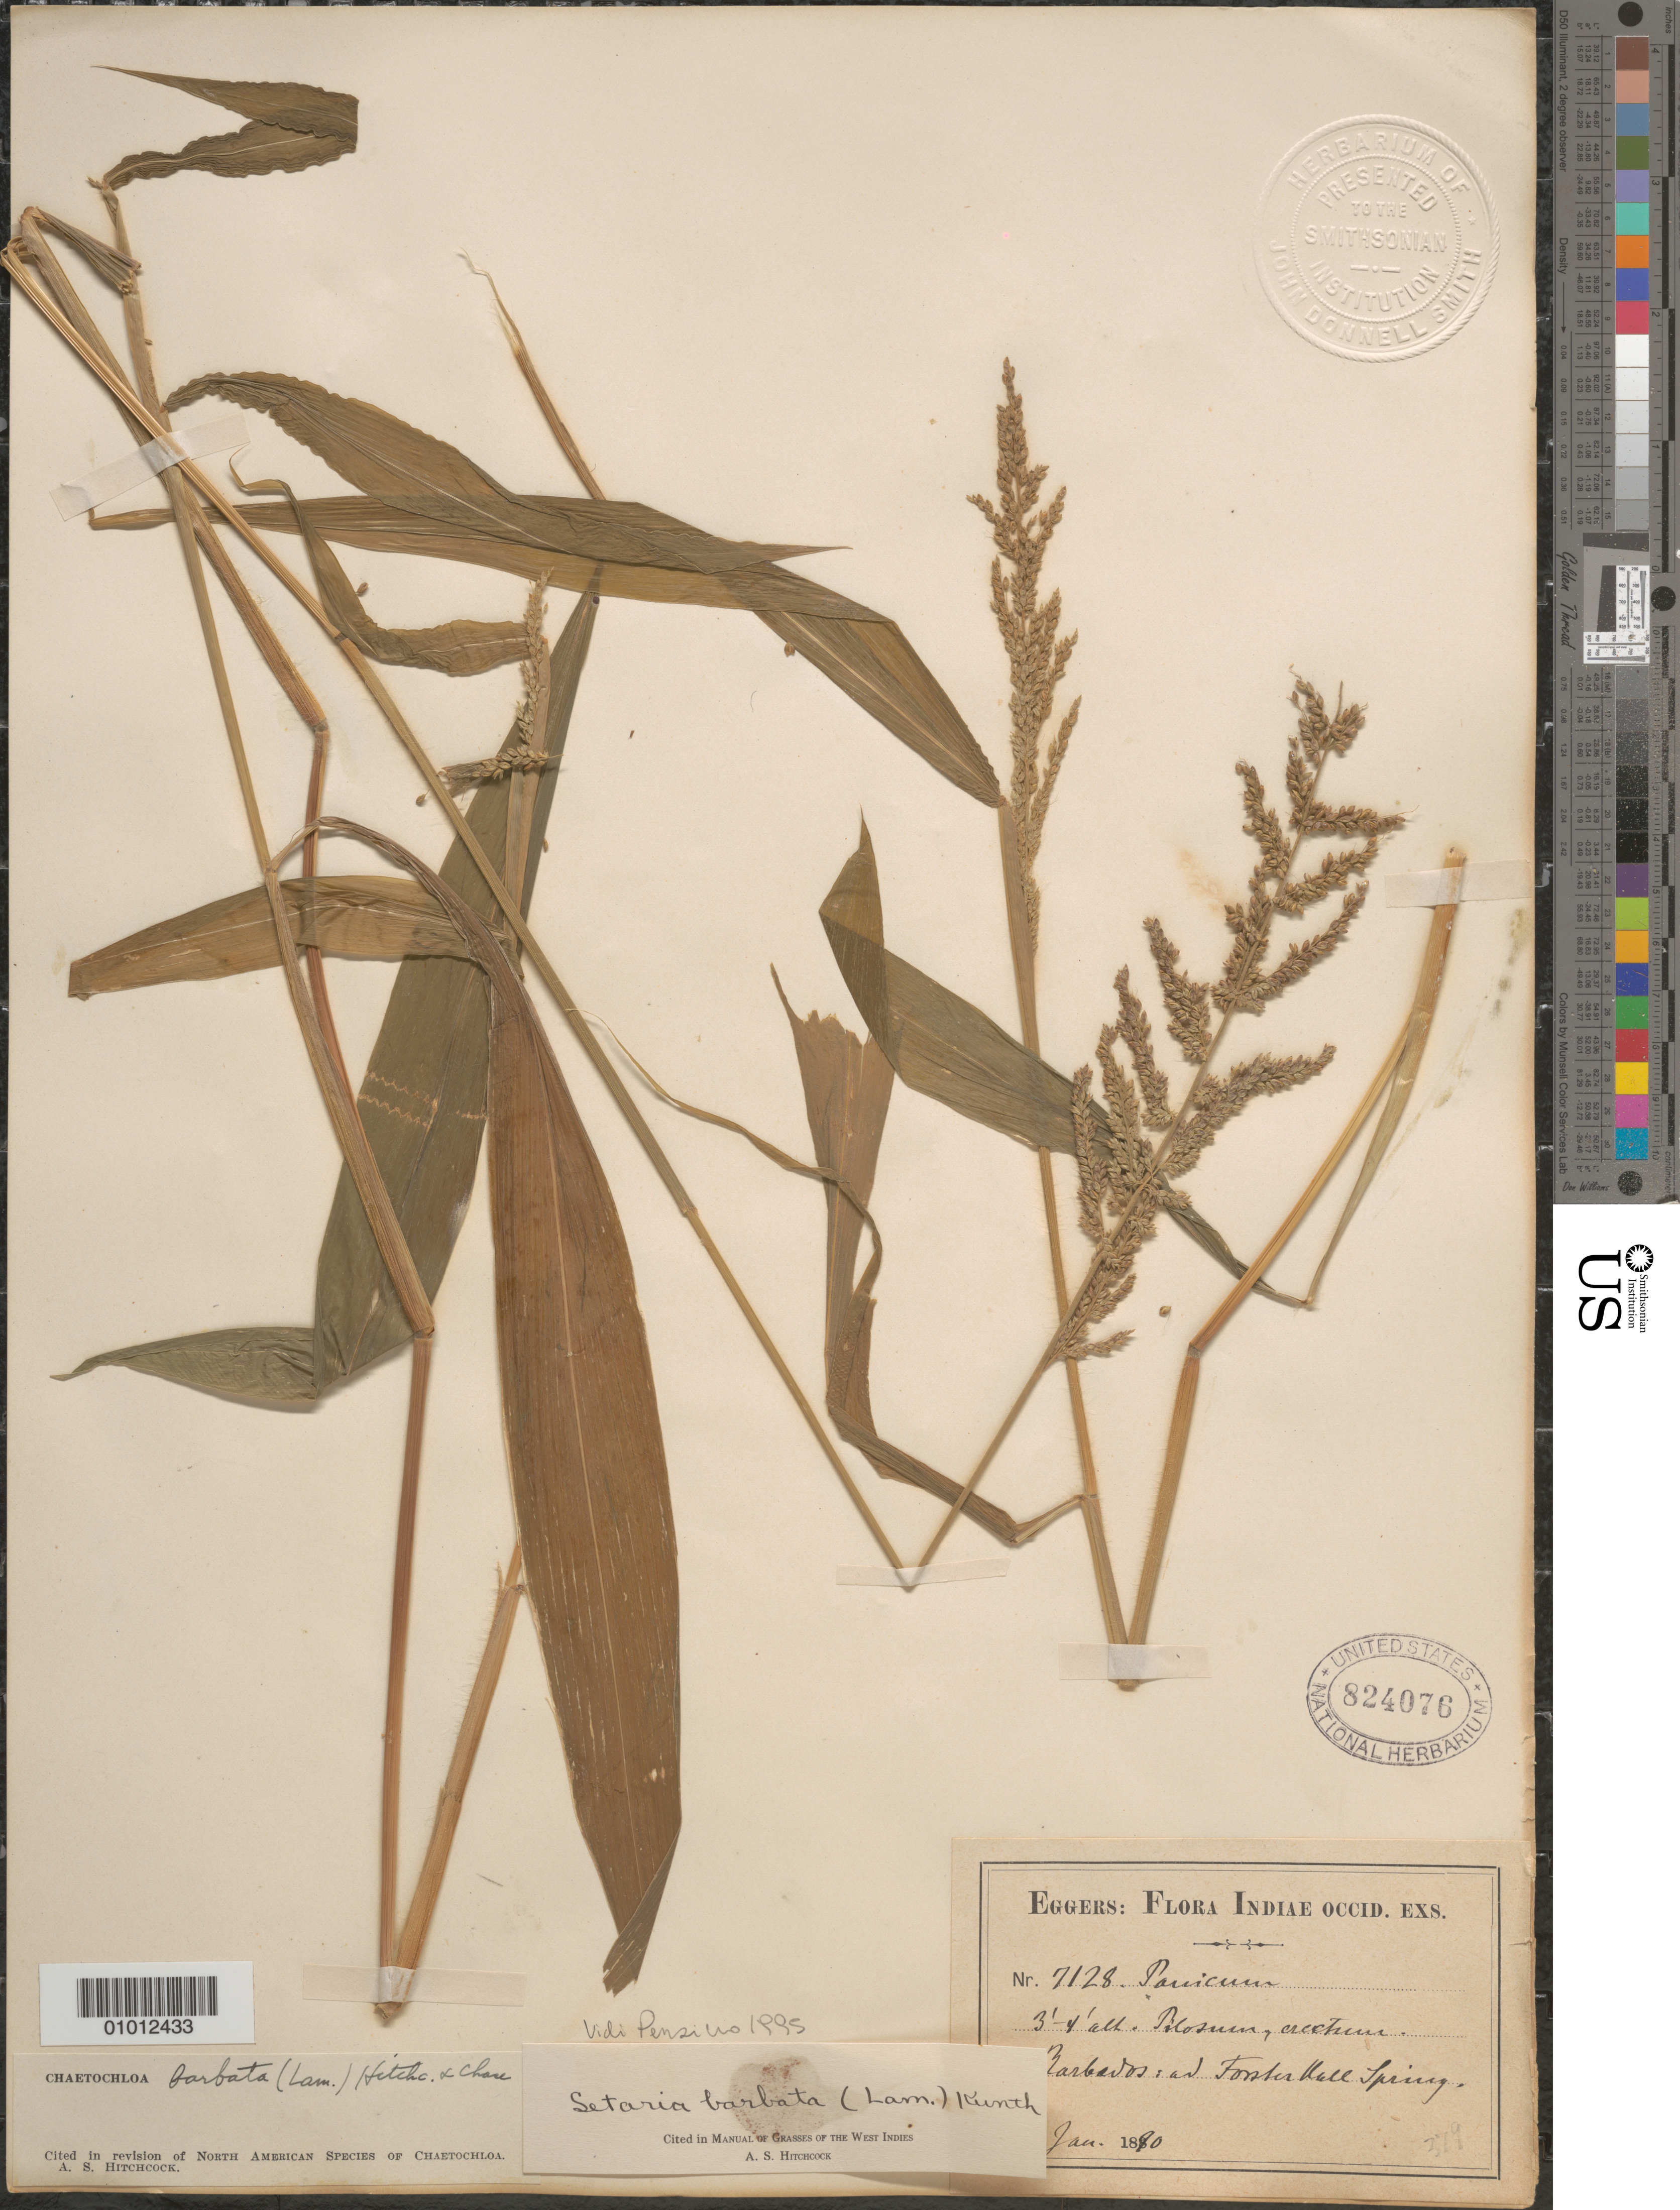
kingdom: Plantae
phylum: Tracheophyta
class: Liliopsida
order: Poales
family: Poaceae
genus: Setaria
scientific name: Setaria barbata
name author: (Lam.) Kunth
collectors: H. F. A. von Eggers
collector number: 7128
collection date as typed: Jan 1890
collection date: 1890-01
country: Barbados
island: Barbados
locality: Foster Hall Spring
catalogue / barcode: US 824076